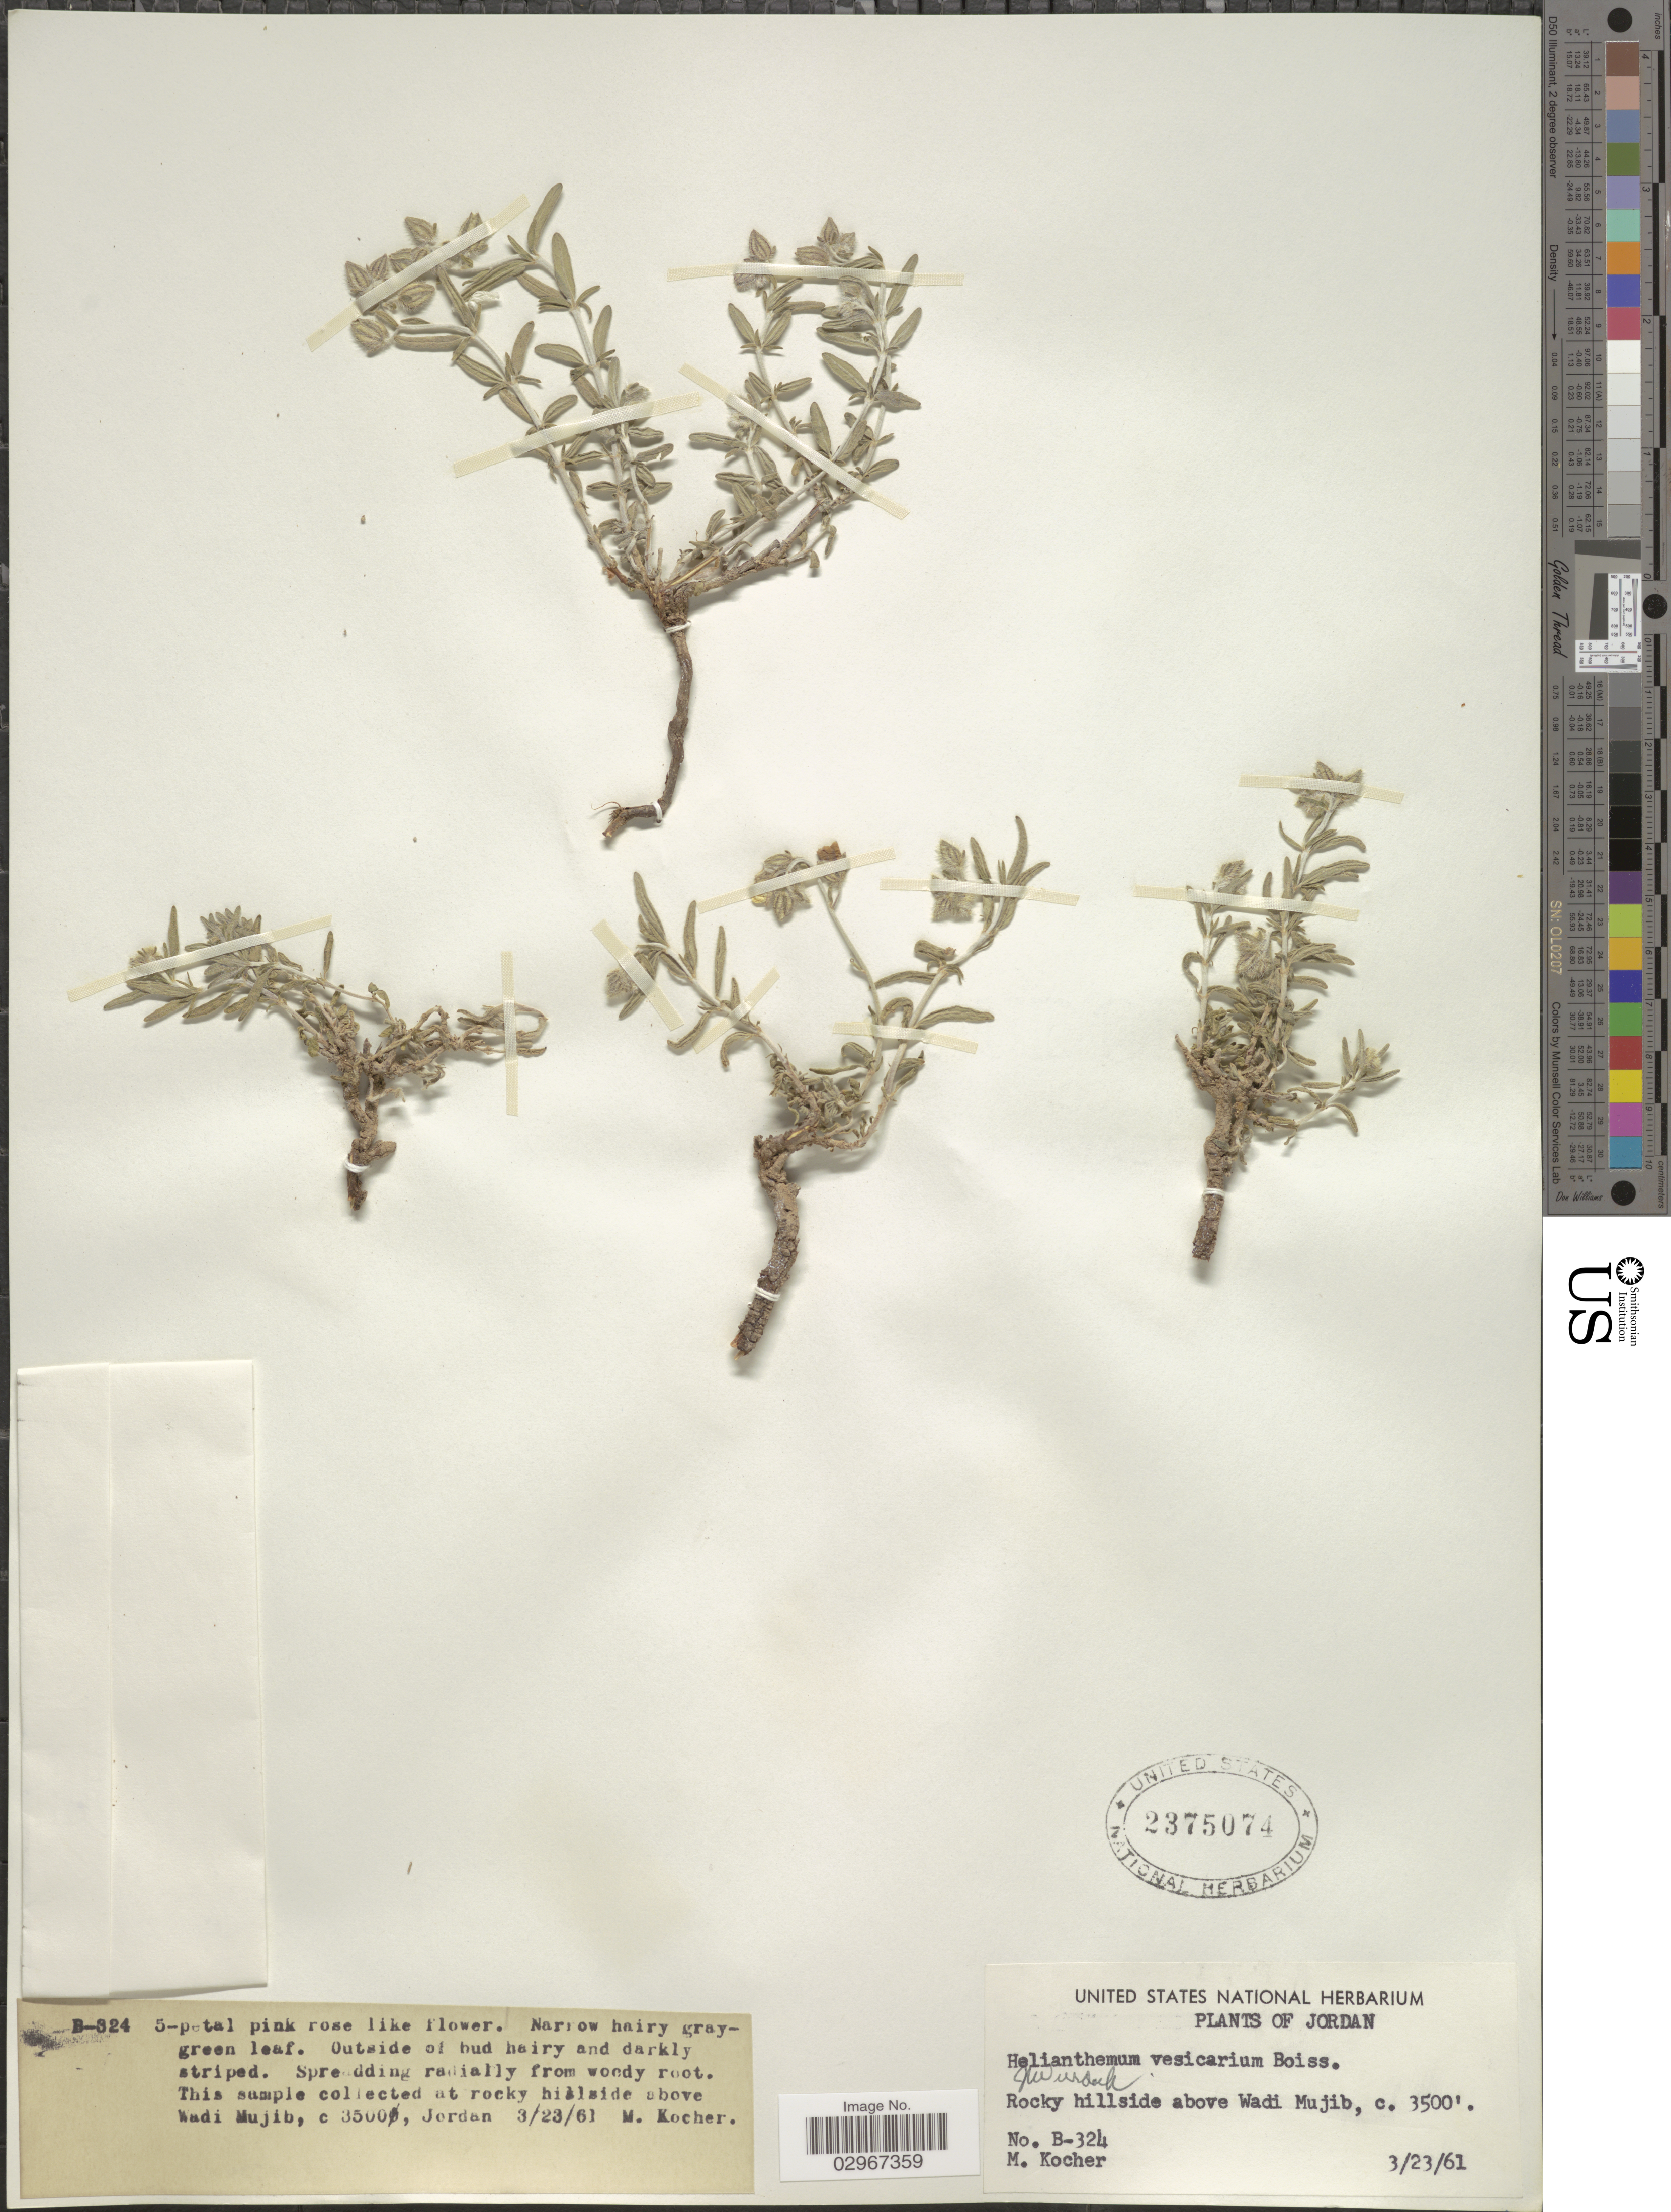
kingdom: Plantae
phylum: Tracheophyta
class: Magnoliopsida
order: Malvales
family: Cistaceae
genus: Helianthemum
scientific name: Helianthemum vesicarium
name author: Boiss.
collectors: M. Kocher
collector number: B-324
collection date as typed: Transcribed d/m/y: 23/3/61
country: Jordan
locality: Rocky hillside above Wadi Mujib.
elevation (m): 1067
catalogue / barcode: US 2375074